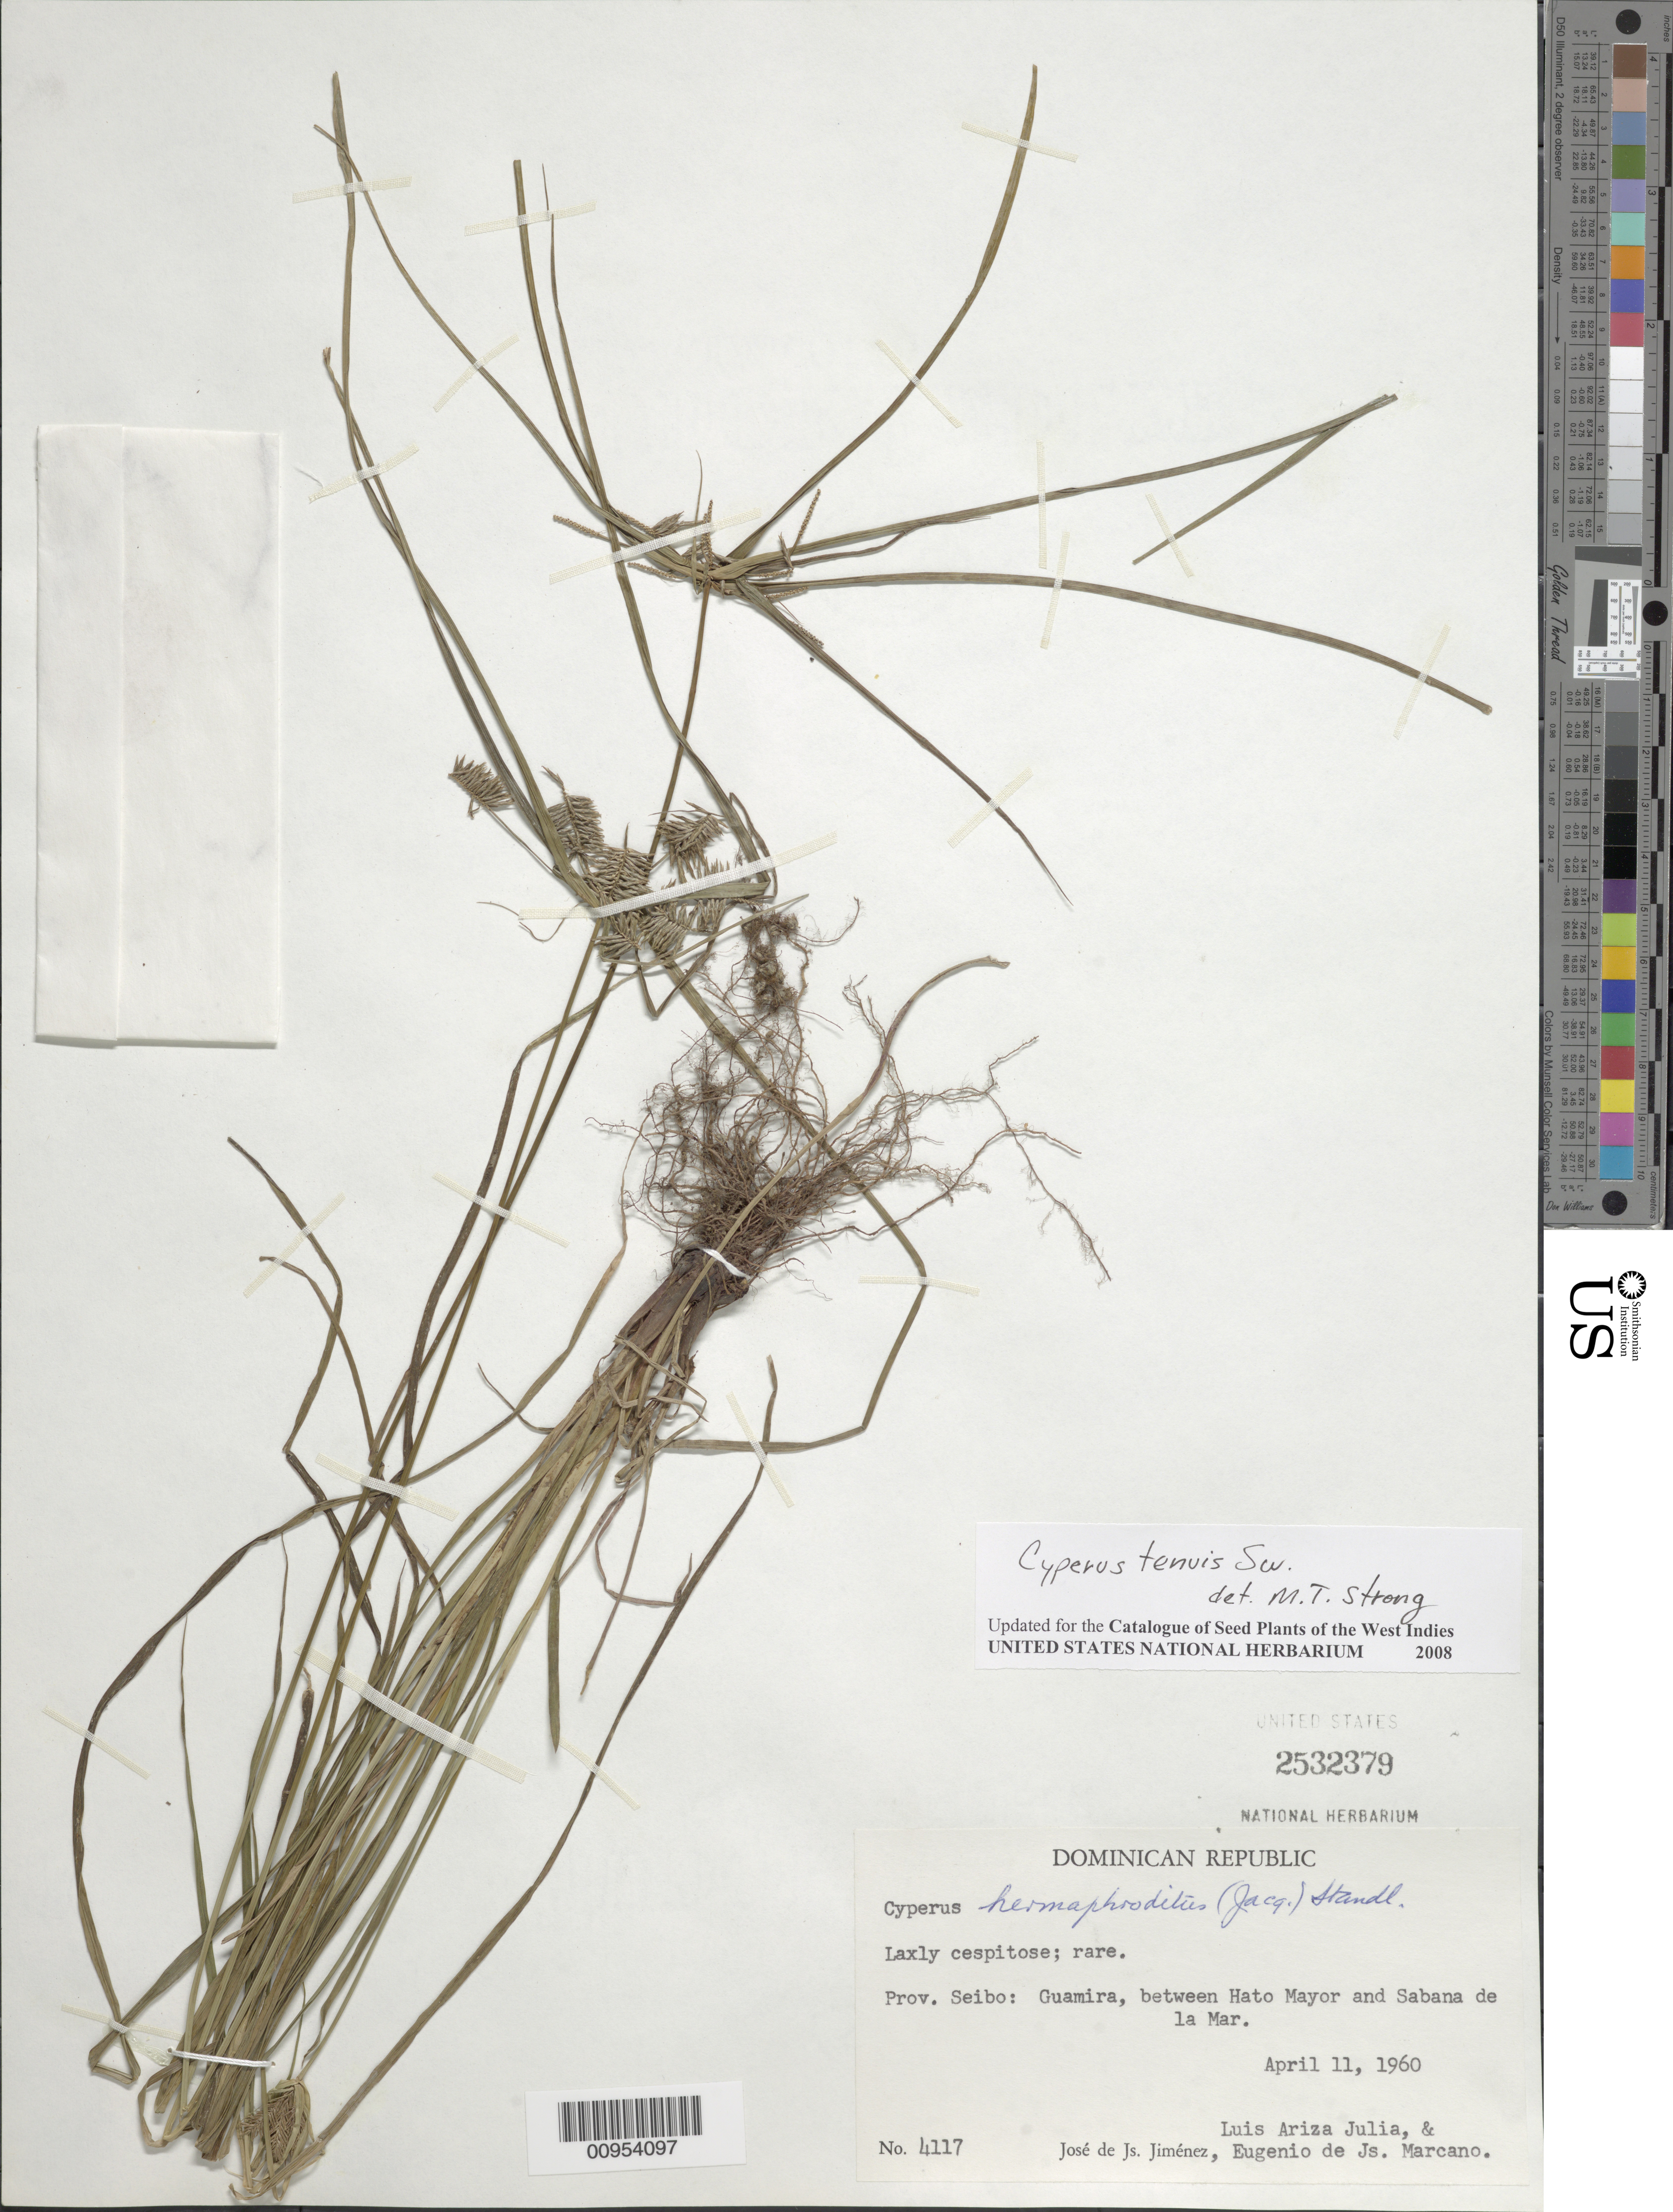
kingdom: Plantae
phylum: Tracheophyta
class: Liliopsida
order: Poales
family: Cyperaceae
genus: Cyperus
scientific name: Cyperus tenuis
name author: Sw.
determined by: Strong, M. T., (US), Smithsonian Institution - National Museum of Natural History (UNITED STATES)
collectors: J. J. Jiménez & E. J. Marcano F.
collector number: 4117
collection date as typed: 11 Apr 1960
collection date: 1960-04-11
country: Dominican Republic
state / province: El Seibo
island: Hispaniola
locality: Guamira, between Hato Mayor and Sabana de la Mar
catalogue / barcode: US 2532379